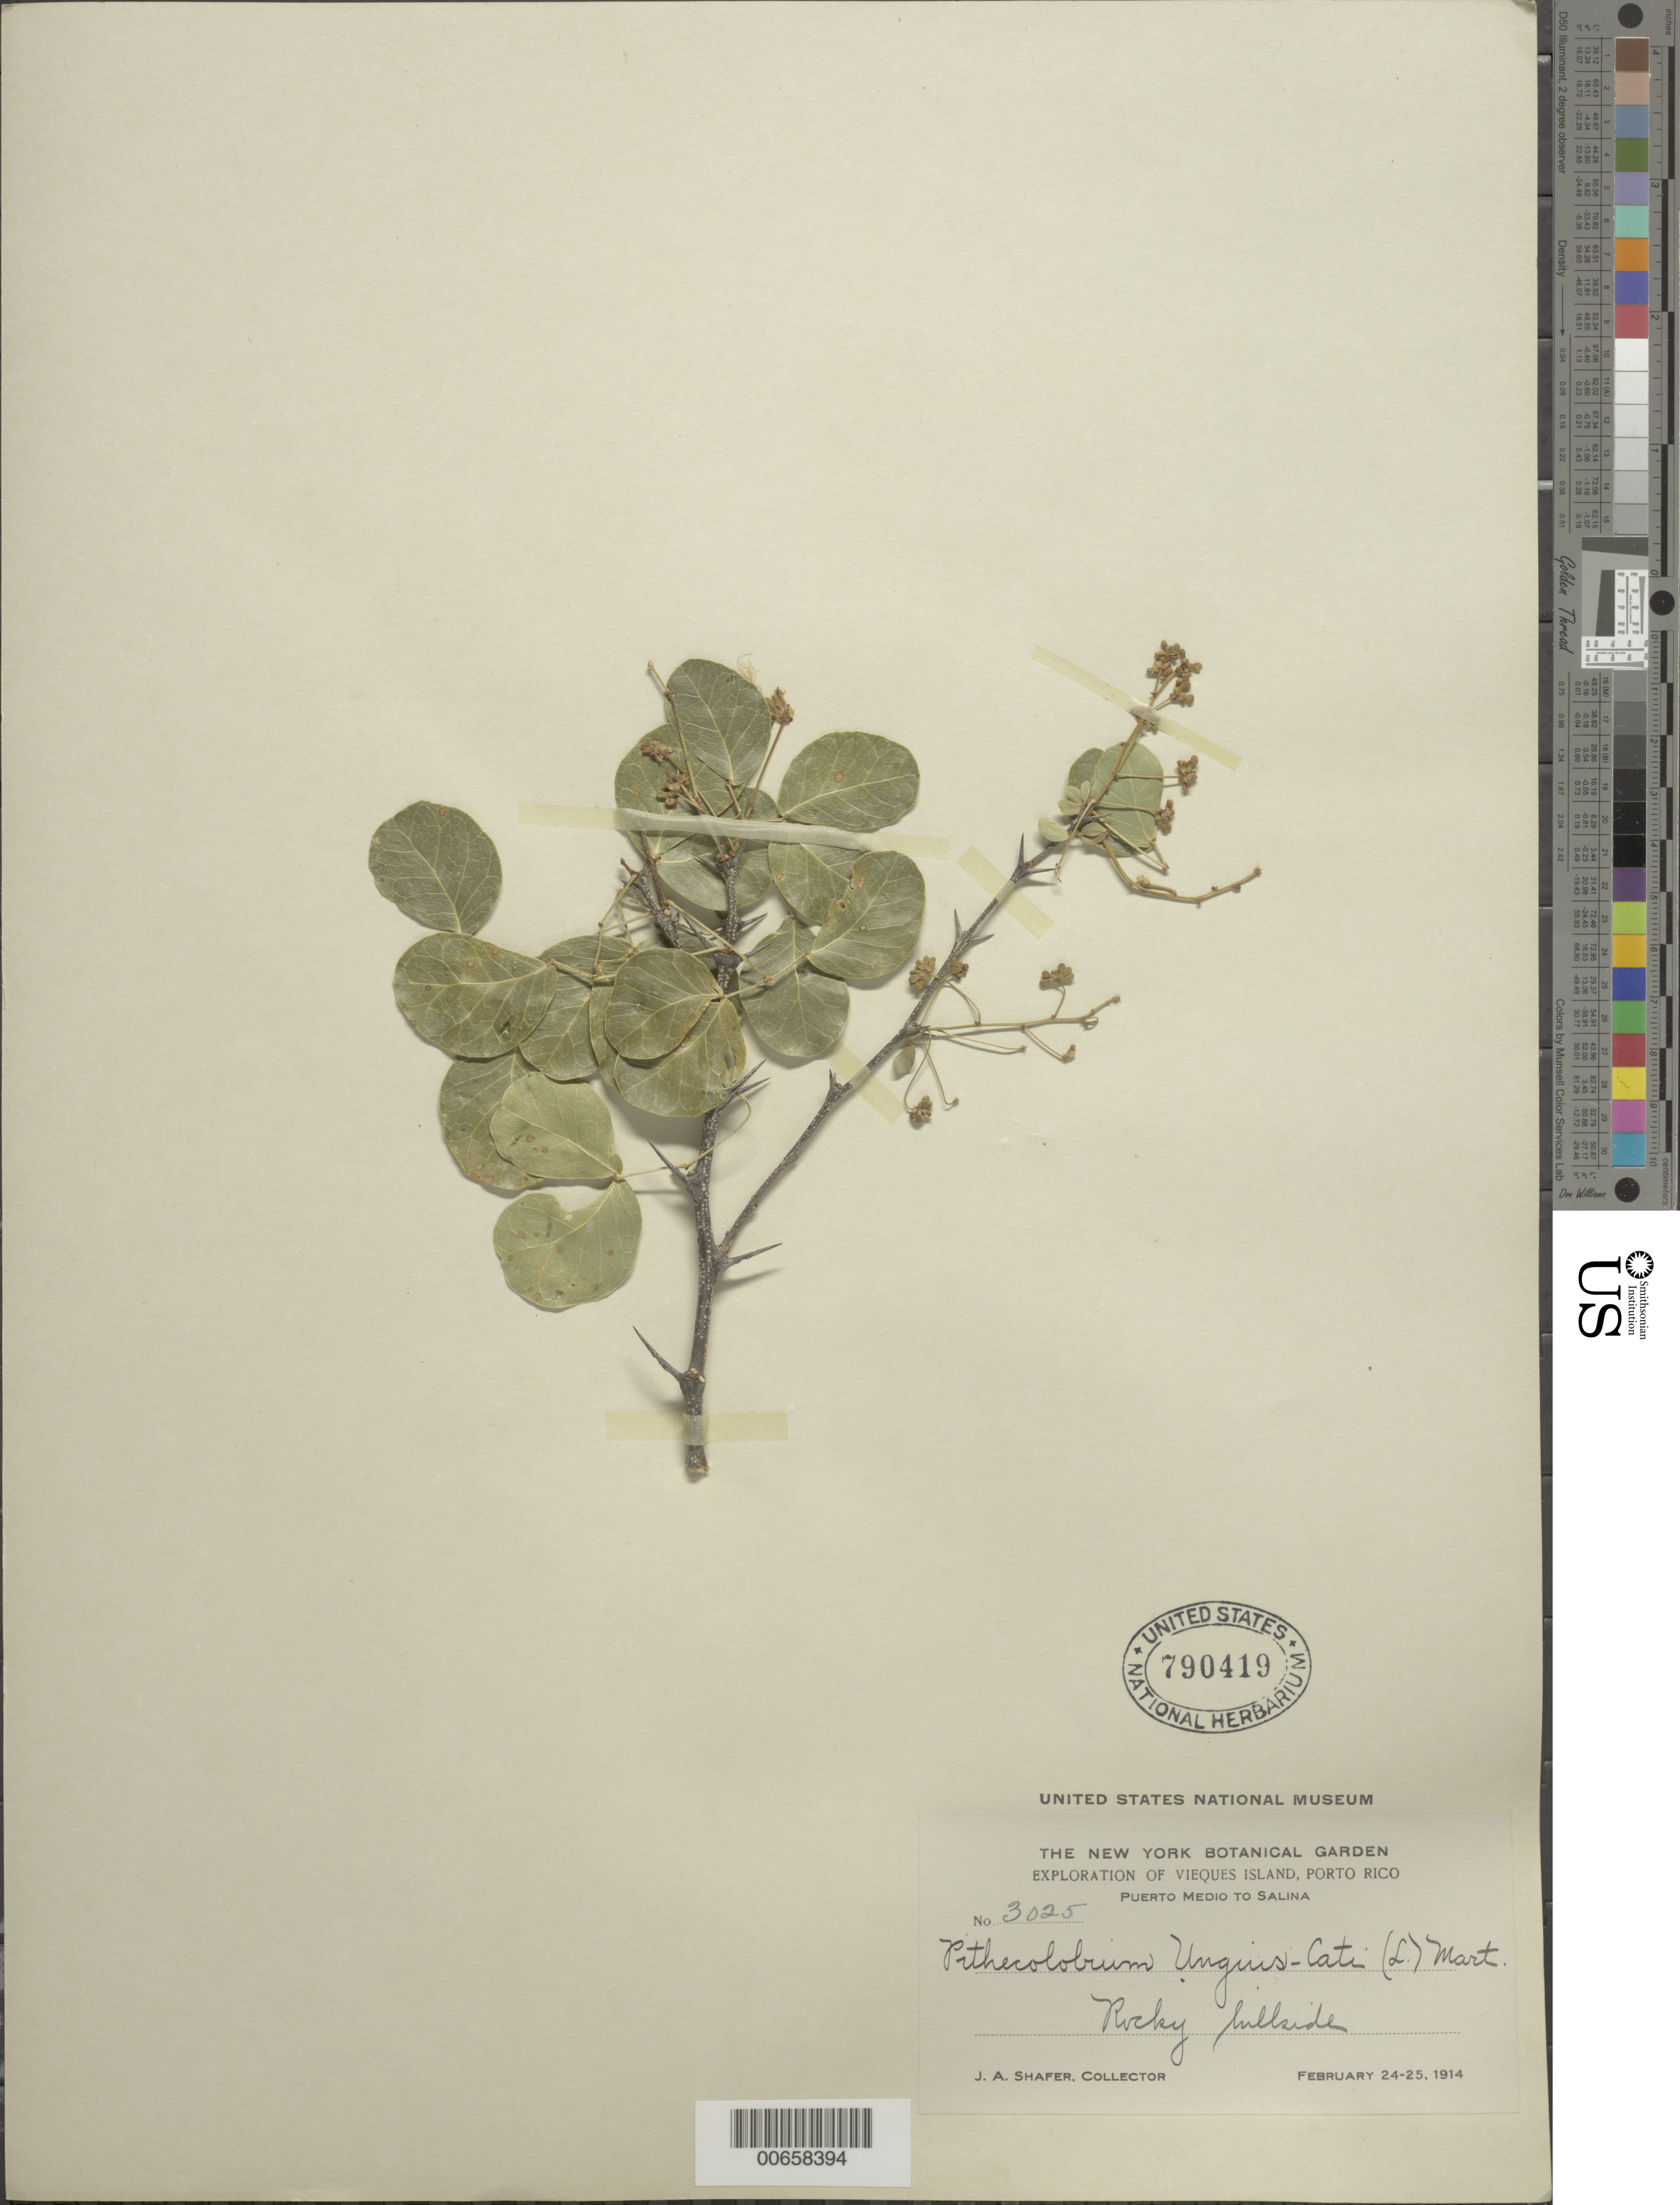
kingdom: Plantae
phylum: Tracheophyta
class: Magnoliopsida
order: Fabales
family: Fabaceae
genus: Pithecellobium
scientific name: Pithecellobium unguis-cati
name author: (L.) Benth.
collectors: J. A. Shafer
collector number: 3025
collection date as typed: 24 Feb 1914 and 25 Feb 1914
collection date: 1914-02-24,1914-02-25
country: Puerto Rico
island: Vieques Island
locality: Puerto Medio to Salina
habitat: Rocky hillside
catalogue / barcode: US 790419